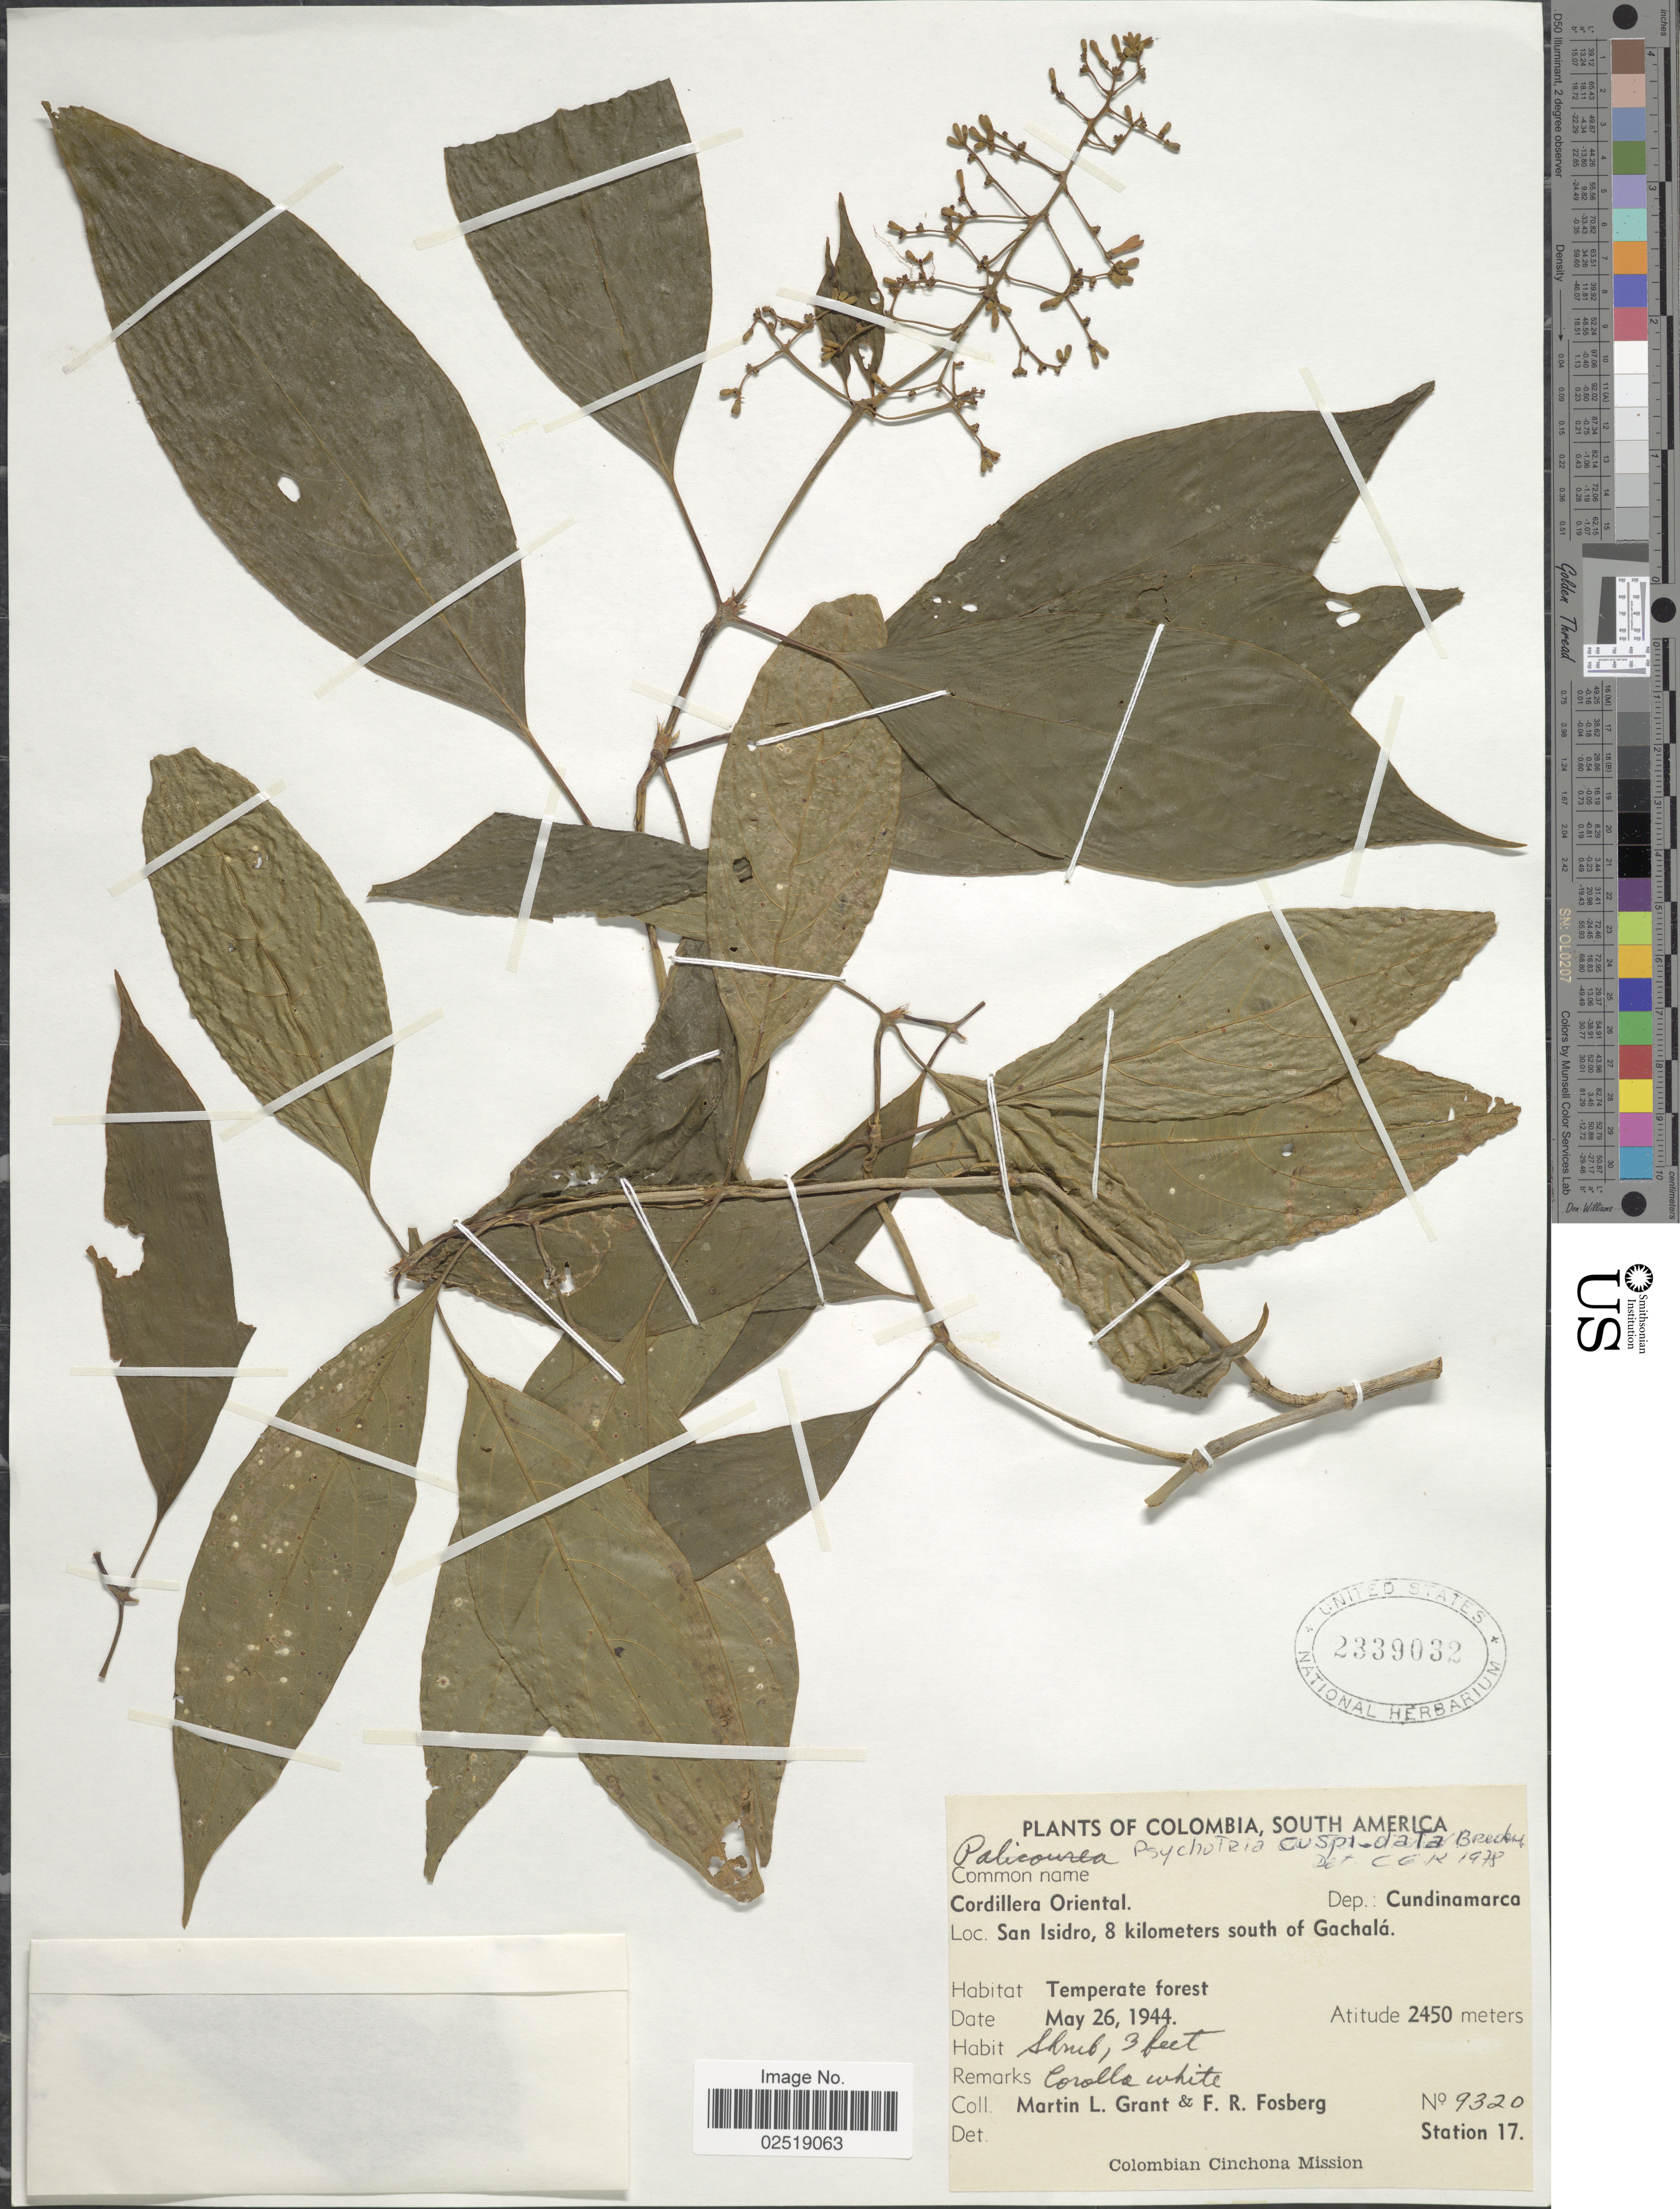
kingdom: Plantae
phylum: Tracheophyta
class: Magnoliopsida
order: Gentianales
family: Rubiaceae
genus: Psychotria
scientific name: Psychotria cuspidata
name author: Bredem. ex Schult.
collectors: M. L. Grant & F. R. Fosberg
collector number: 9320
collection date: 1944-05-26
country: Colombia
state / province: Cundinamarca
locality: Cordillera Oriental. Dep.: Cundinamarca. San Isidro, 8 kilometers south of Gachala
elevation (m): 2450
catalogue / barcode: US 2339032